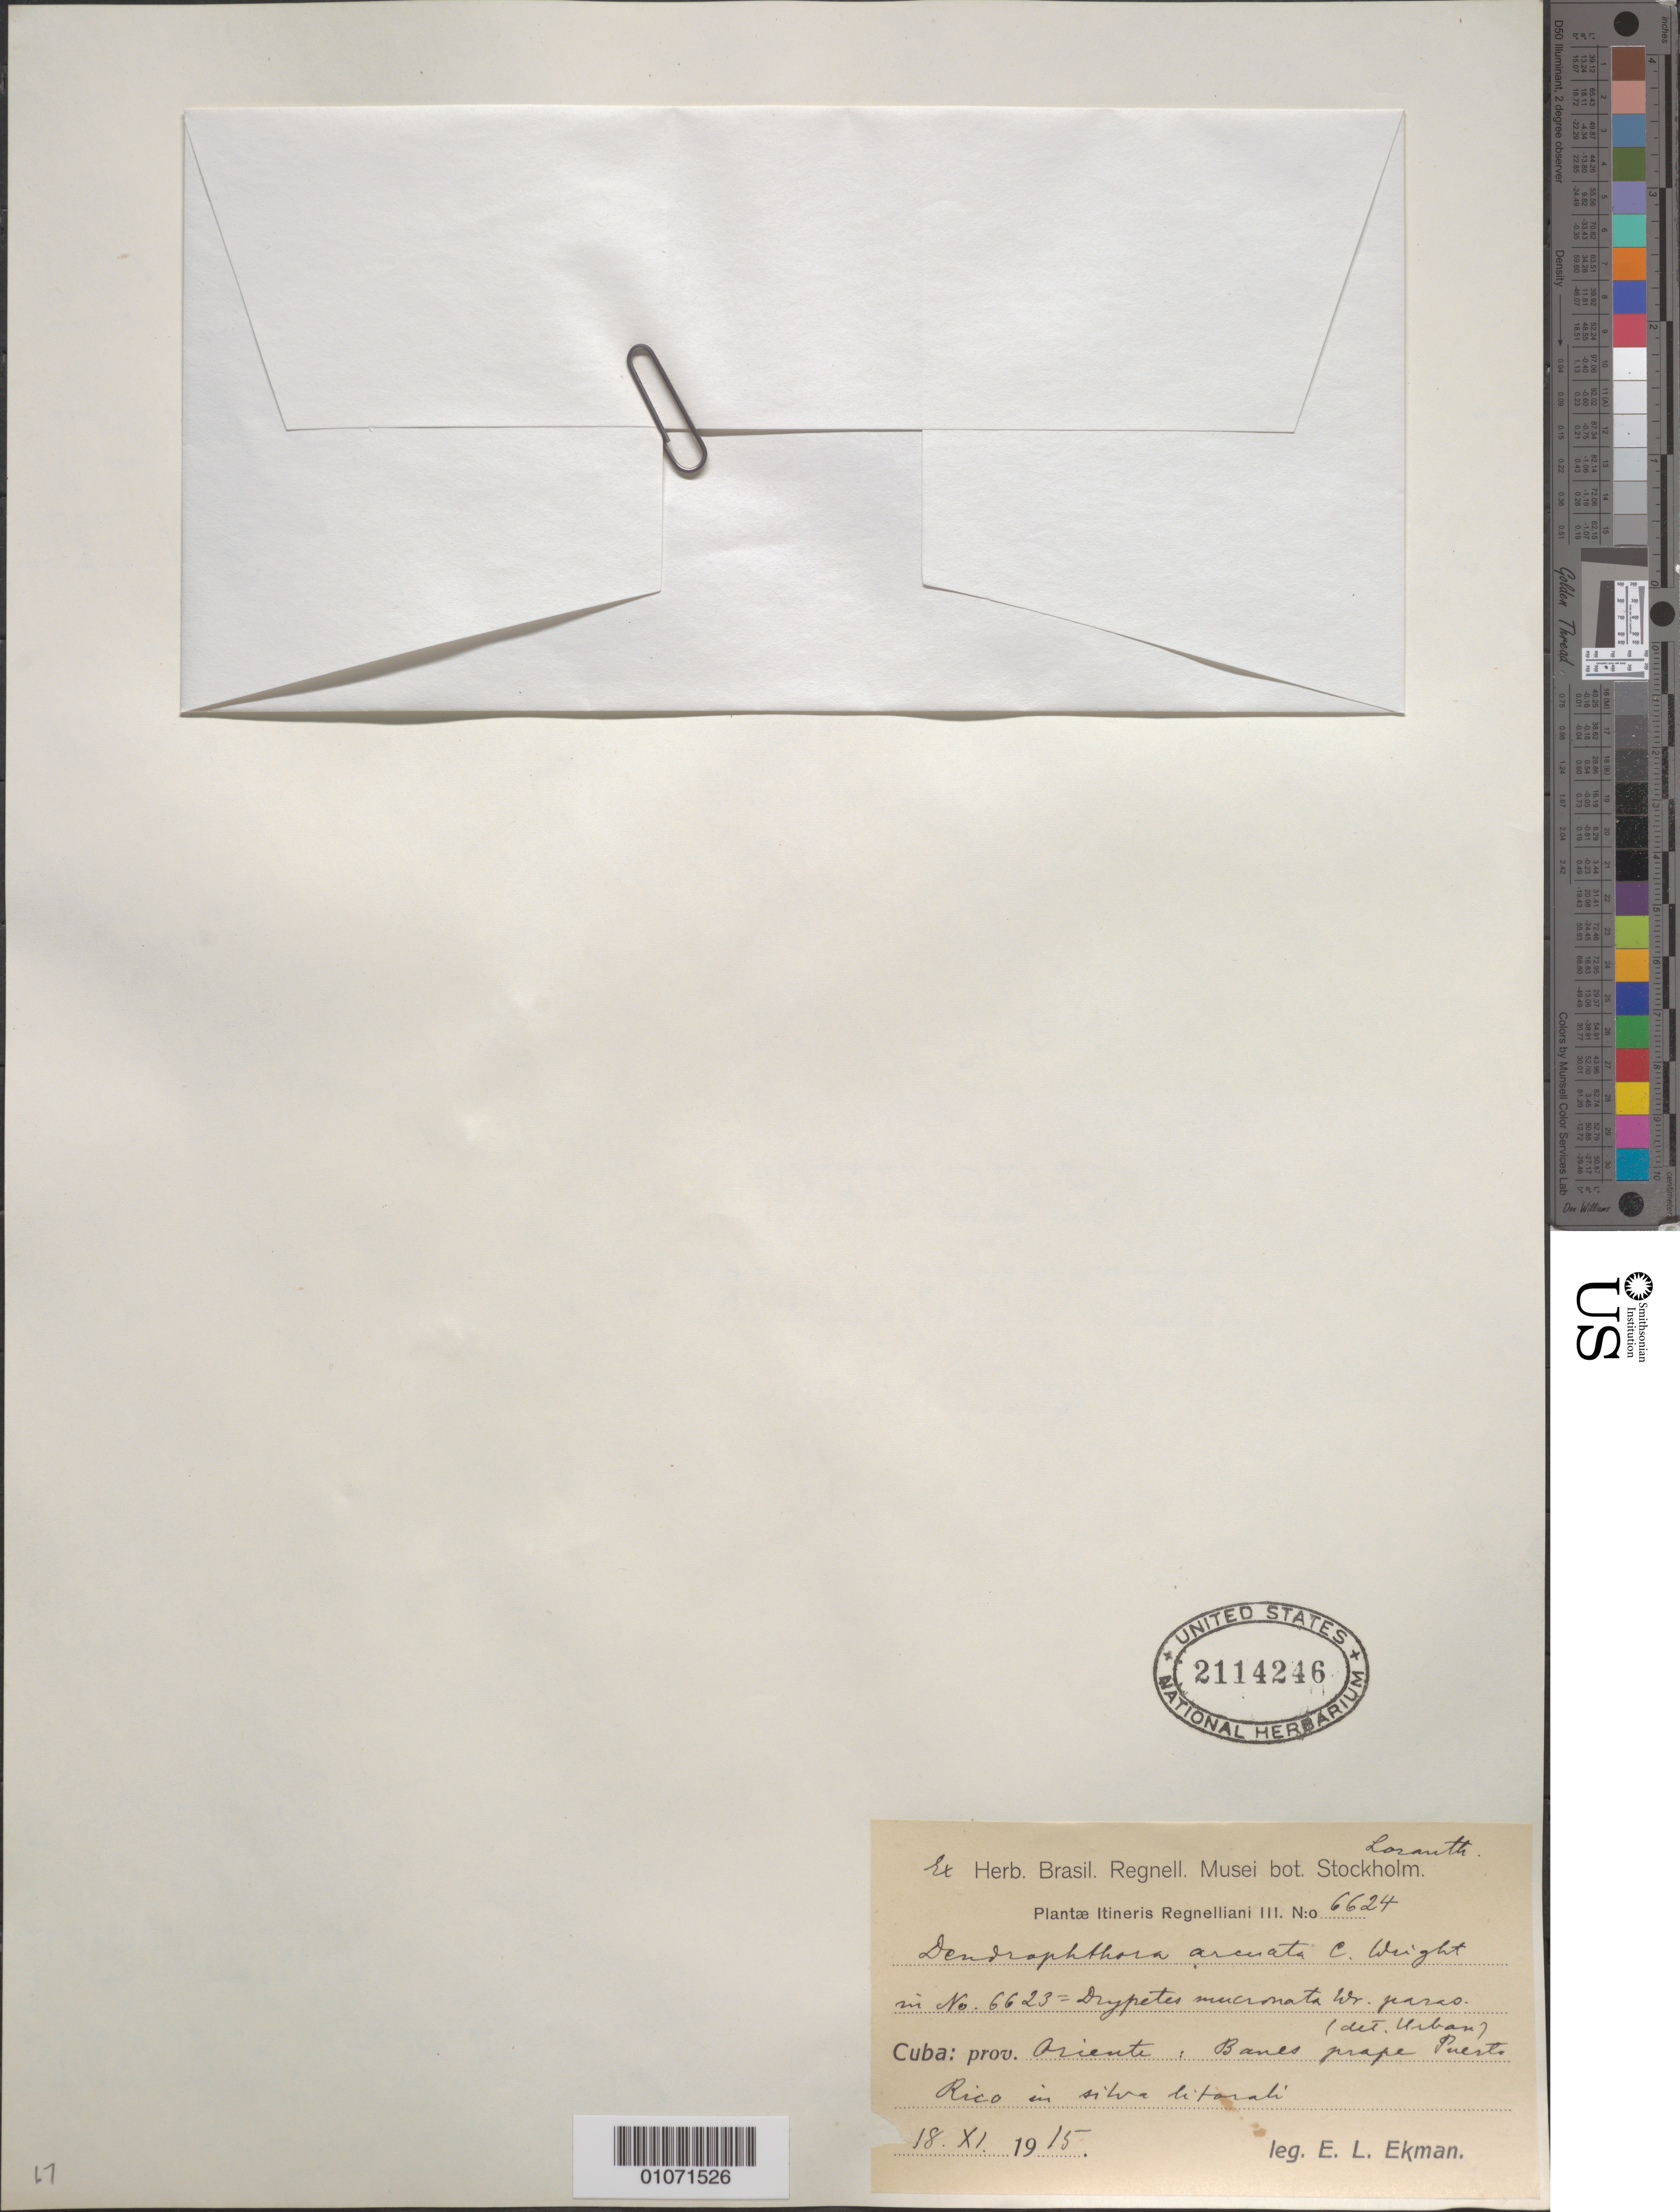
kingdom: Plantae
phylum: Tracheophyta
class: Magnoliopsida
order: Santalales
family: Viscaceae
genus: Dendrophthora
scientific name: Dendrophthora arcuata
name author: C. Wright in Sauvalle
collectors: E. L. Ekman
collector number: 6624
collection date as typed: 18 Nov 1915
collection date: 1915-11-18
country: Cuba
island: Cuba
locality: Oriente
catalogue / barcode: US 2114246